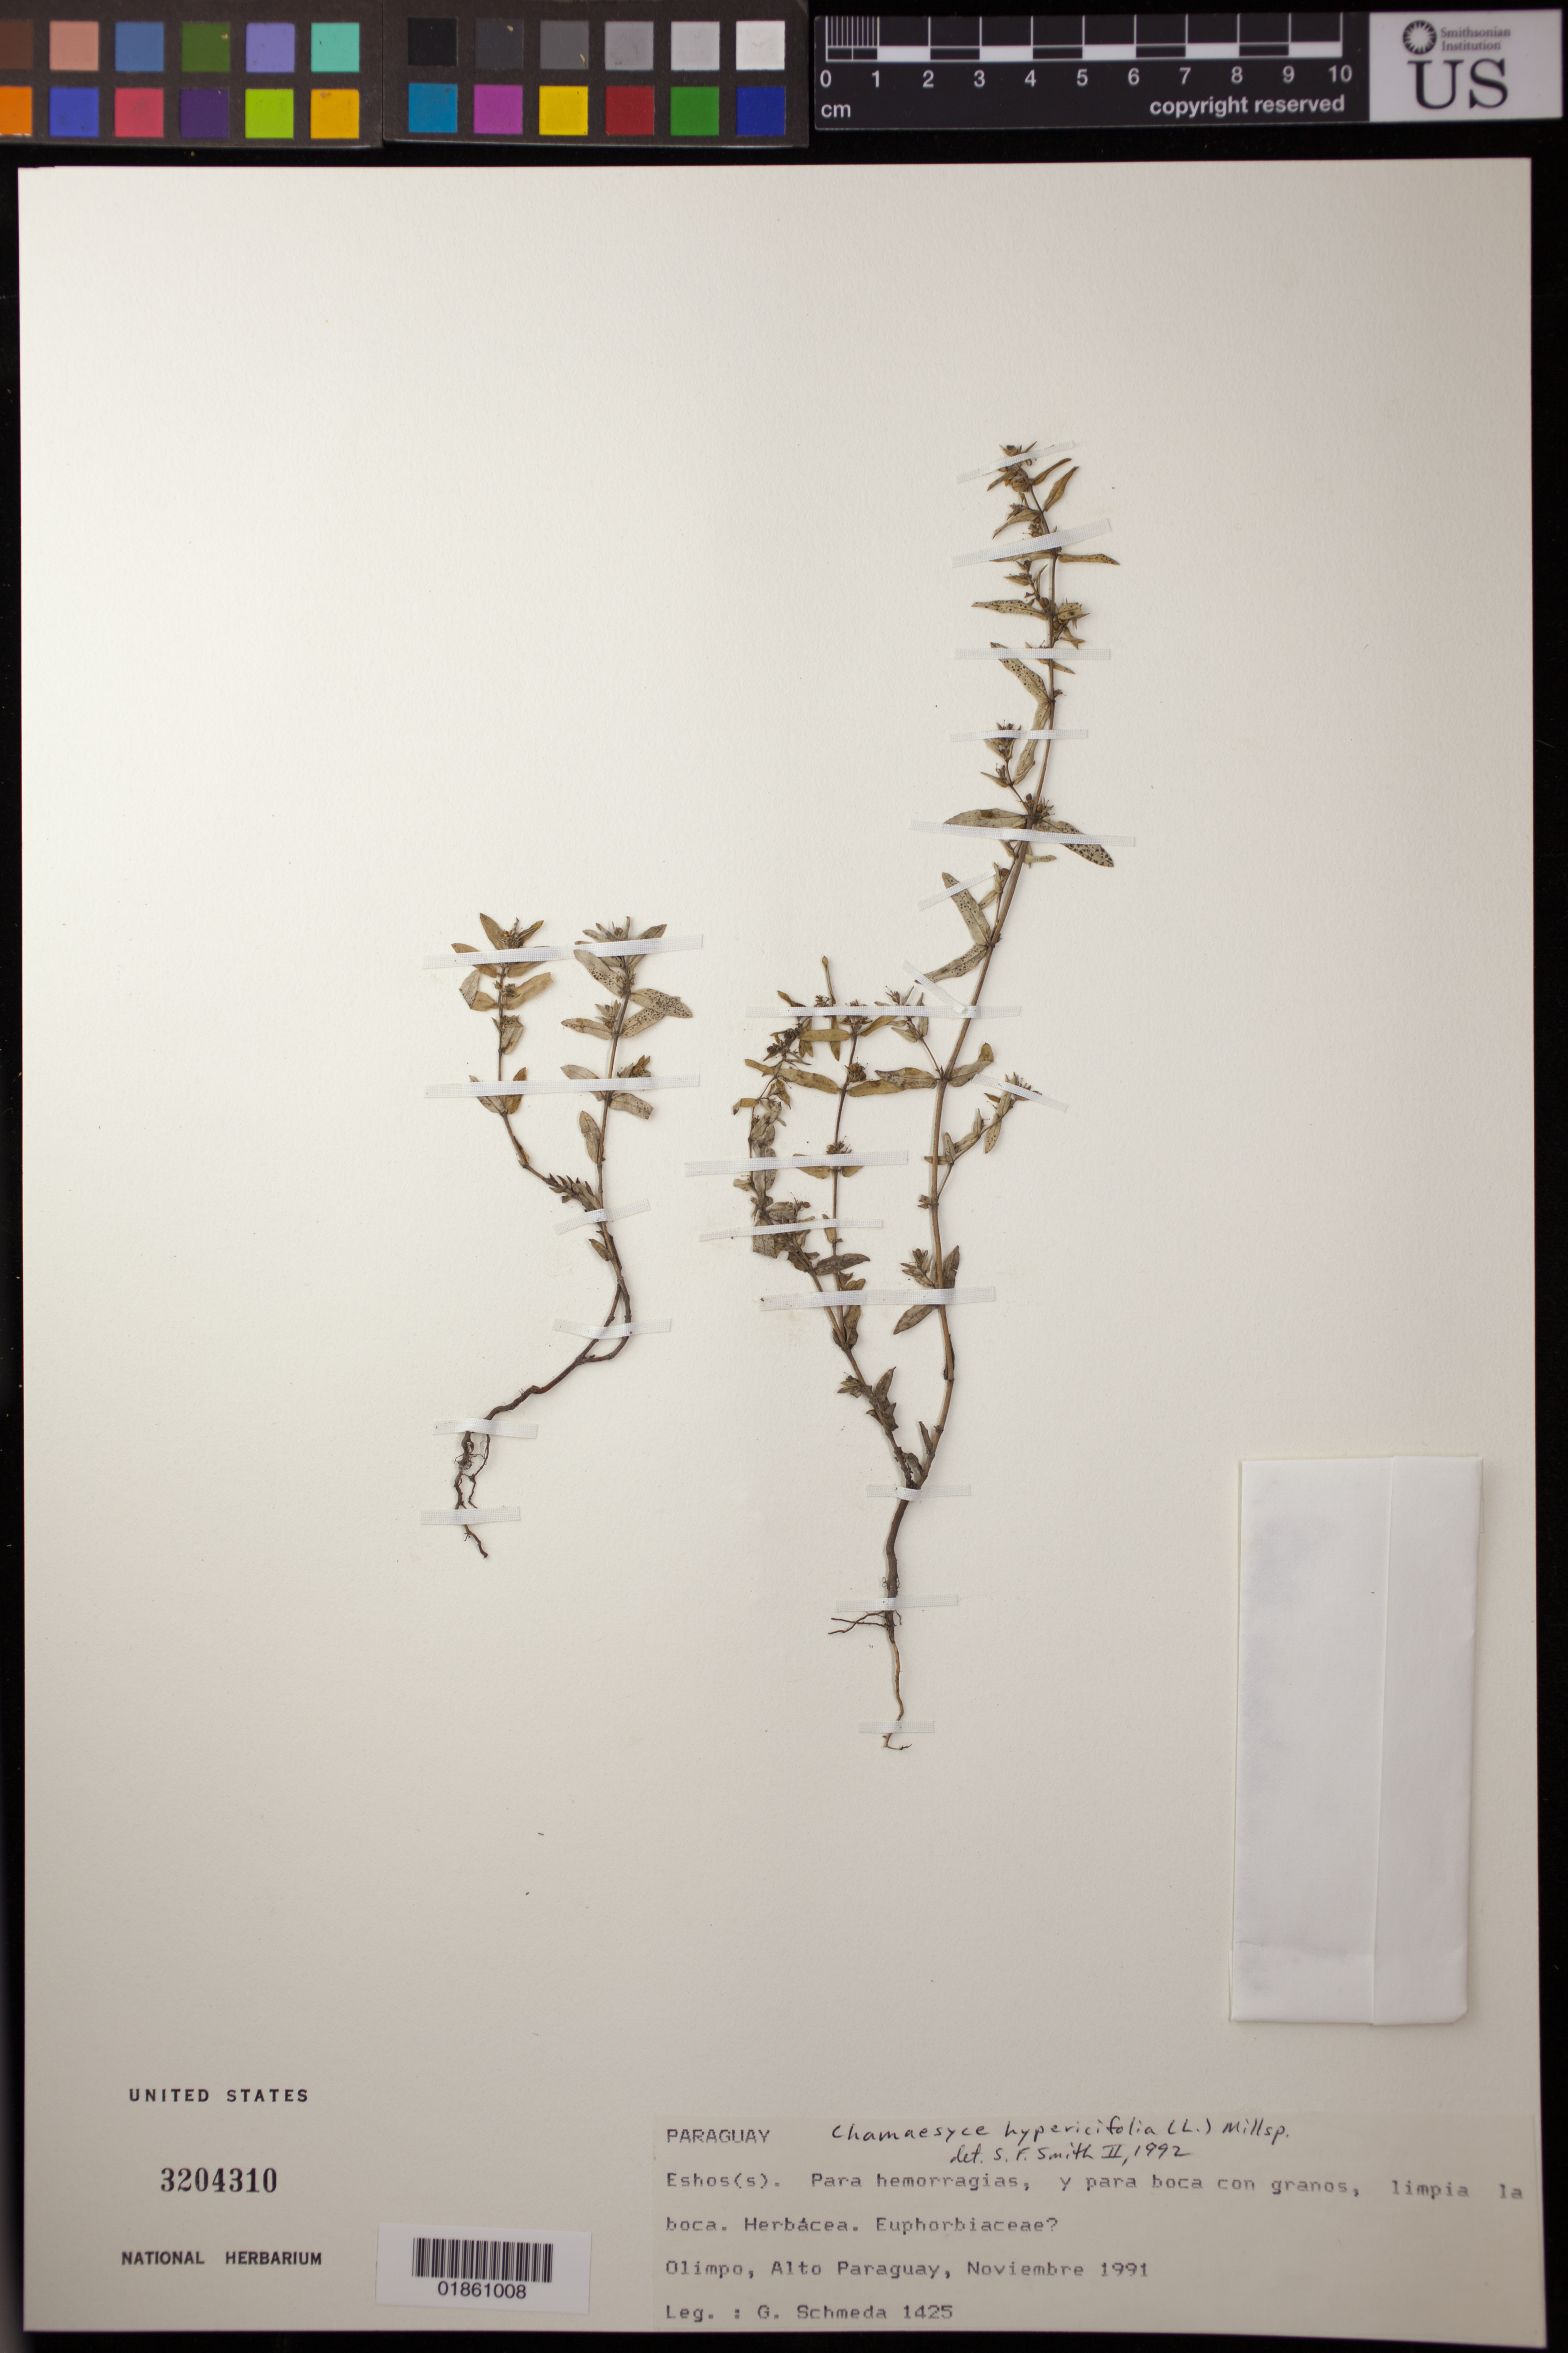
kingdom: Plantae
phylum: Tracheophyta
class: Magnoliopsida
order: Malpighiales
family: Euphorbiaceae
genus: Euphorbia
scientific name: Euphorbia hypericifolia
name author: L.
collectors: G. Schmeda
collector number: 1425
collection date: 1991-11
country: Paraguay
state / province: Alto Paraguay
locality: Olimpo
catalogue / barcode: US 3204310